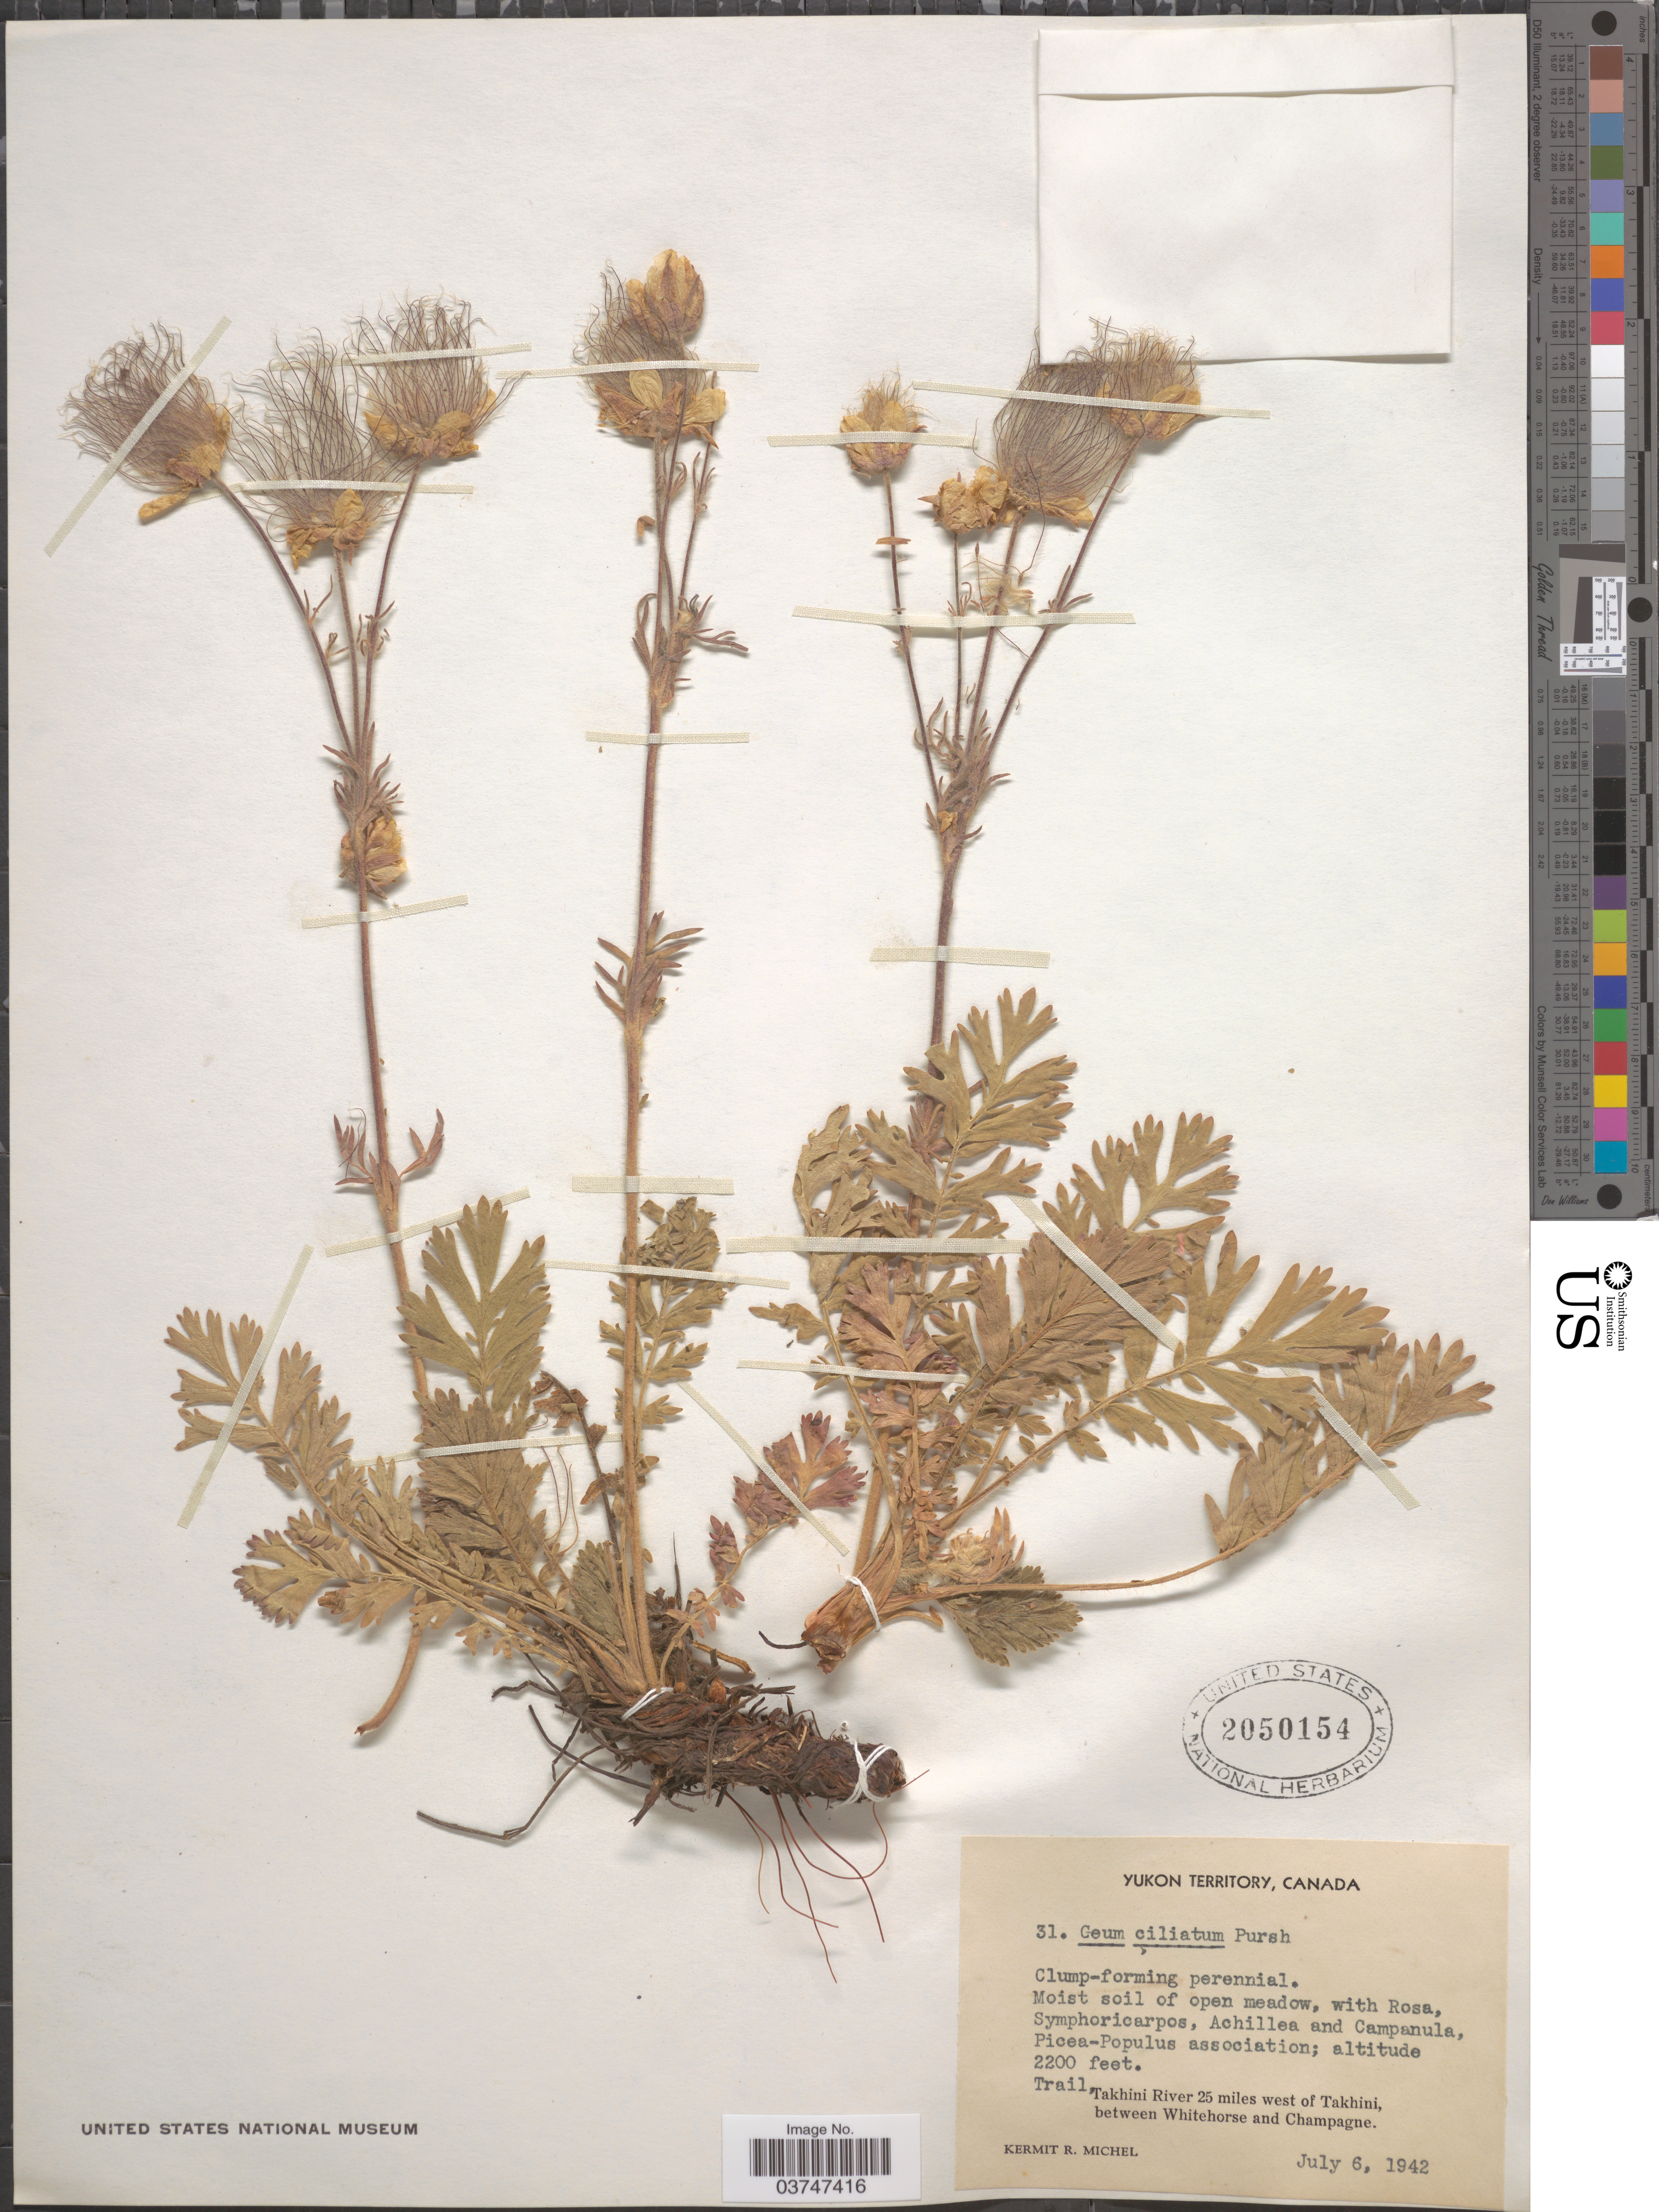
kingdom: Plantae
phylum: Tracheophyta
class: Magnoliopsida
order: Rosales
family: Rosaceae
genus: Geum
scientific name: Geum ciliatum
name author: Pursh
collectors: K. Michel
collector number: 31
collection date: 1942-07-06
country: Canada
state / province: Yukon Territory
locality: Takhini River 25 miles west of Takhini, between Whitehorse and Champagne.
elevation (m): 671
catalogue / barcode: US 2050154